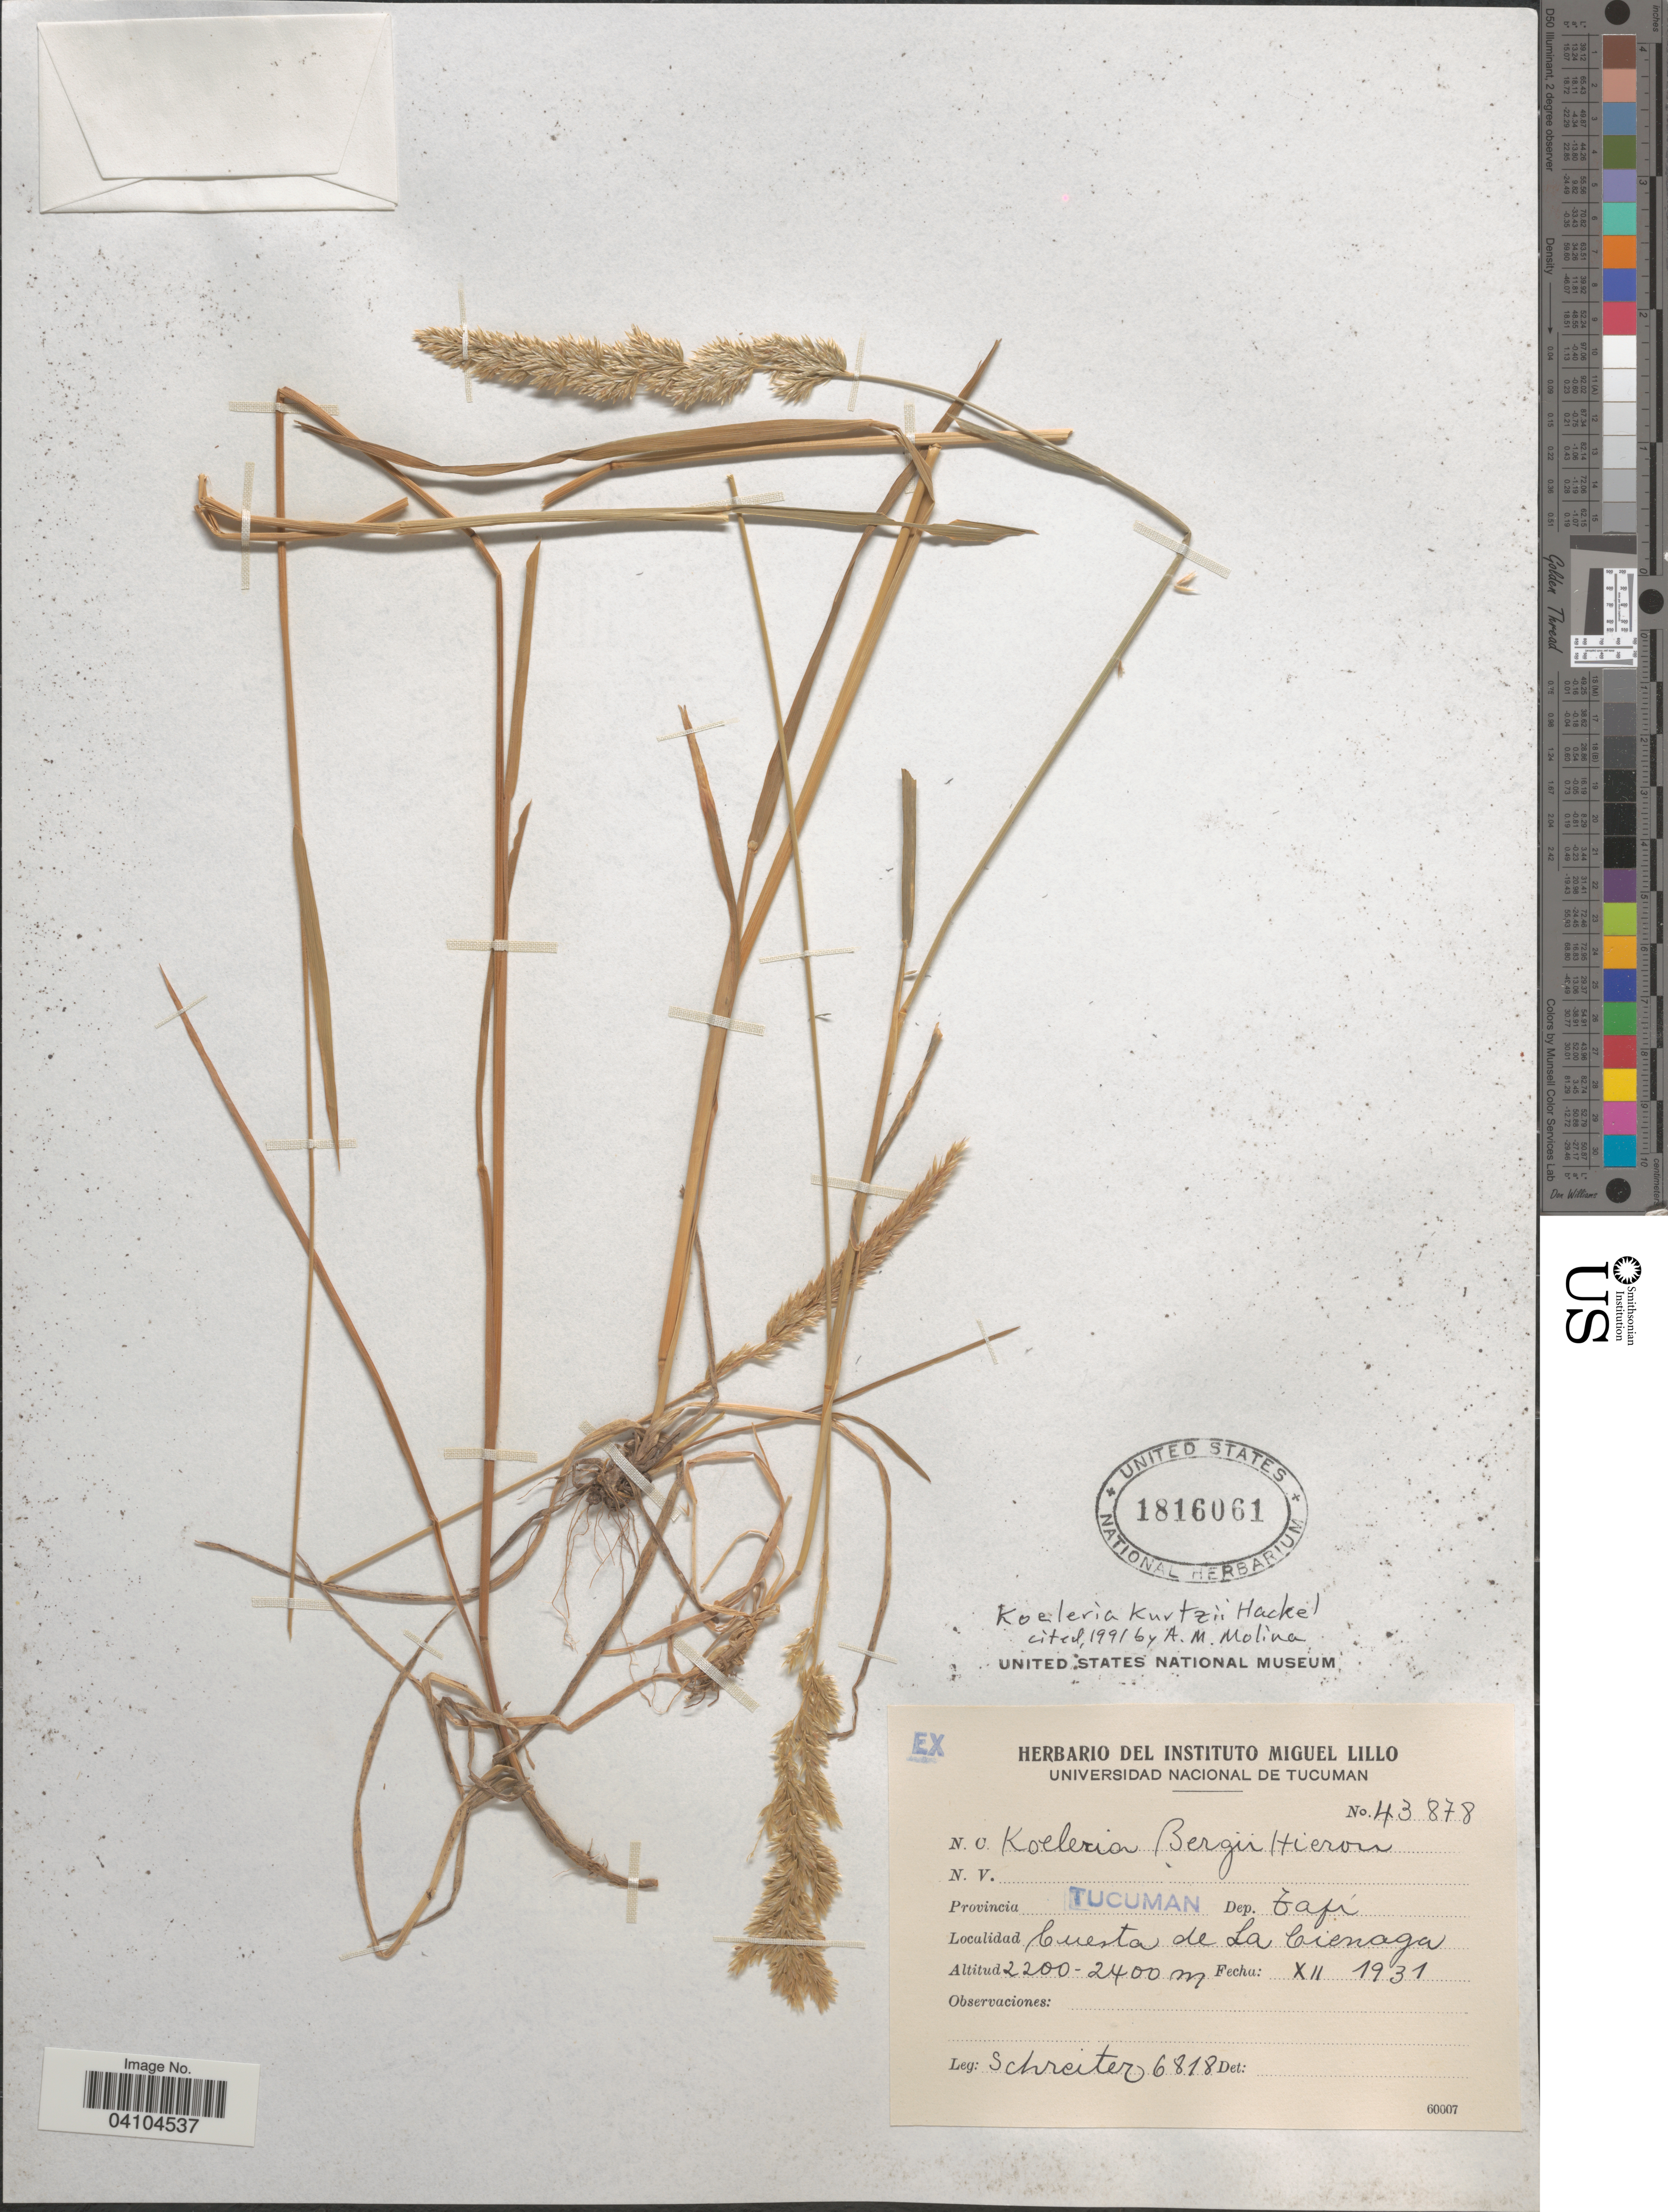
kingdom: Plantae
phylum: Tracheophyta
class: Liliopsida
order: Poales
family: Poaceae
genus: Koeleria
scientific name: Koeleria kurtzii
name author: Hack. ex Kurtz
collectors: -. Schreiter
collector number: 43878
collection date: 1931-12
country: Argentina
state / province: Tucuman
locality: Dep. Tafí. Cuesta de La Cienaga.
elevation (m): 2200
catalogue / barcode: US 1816061